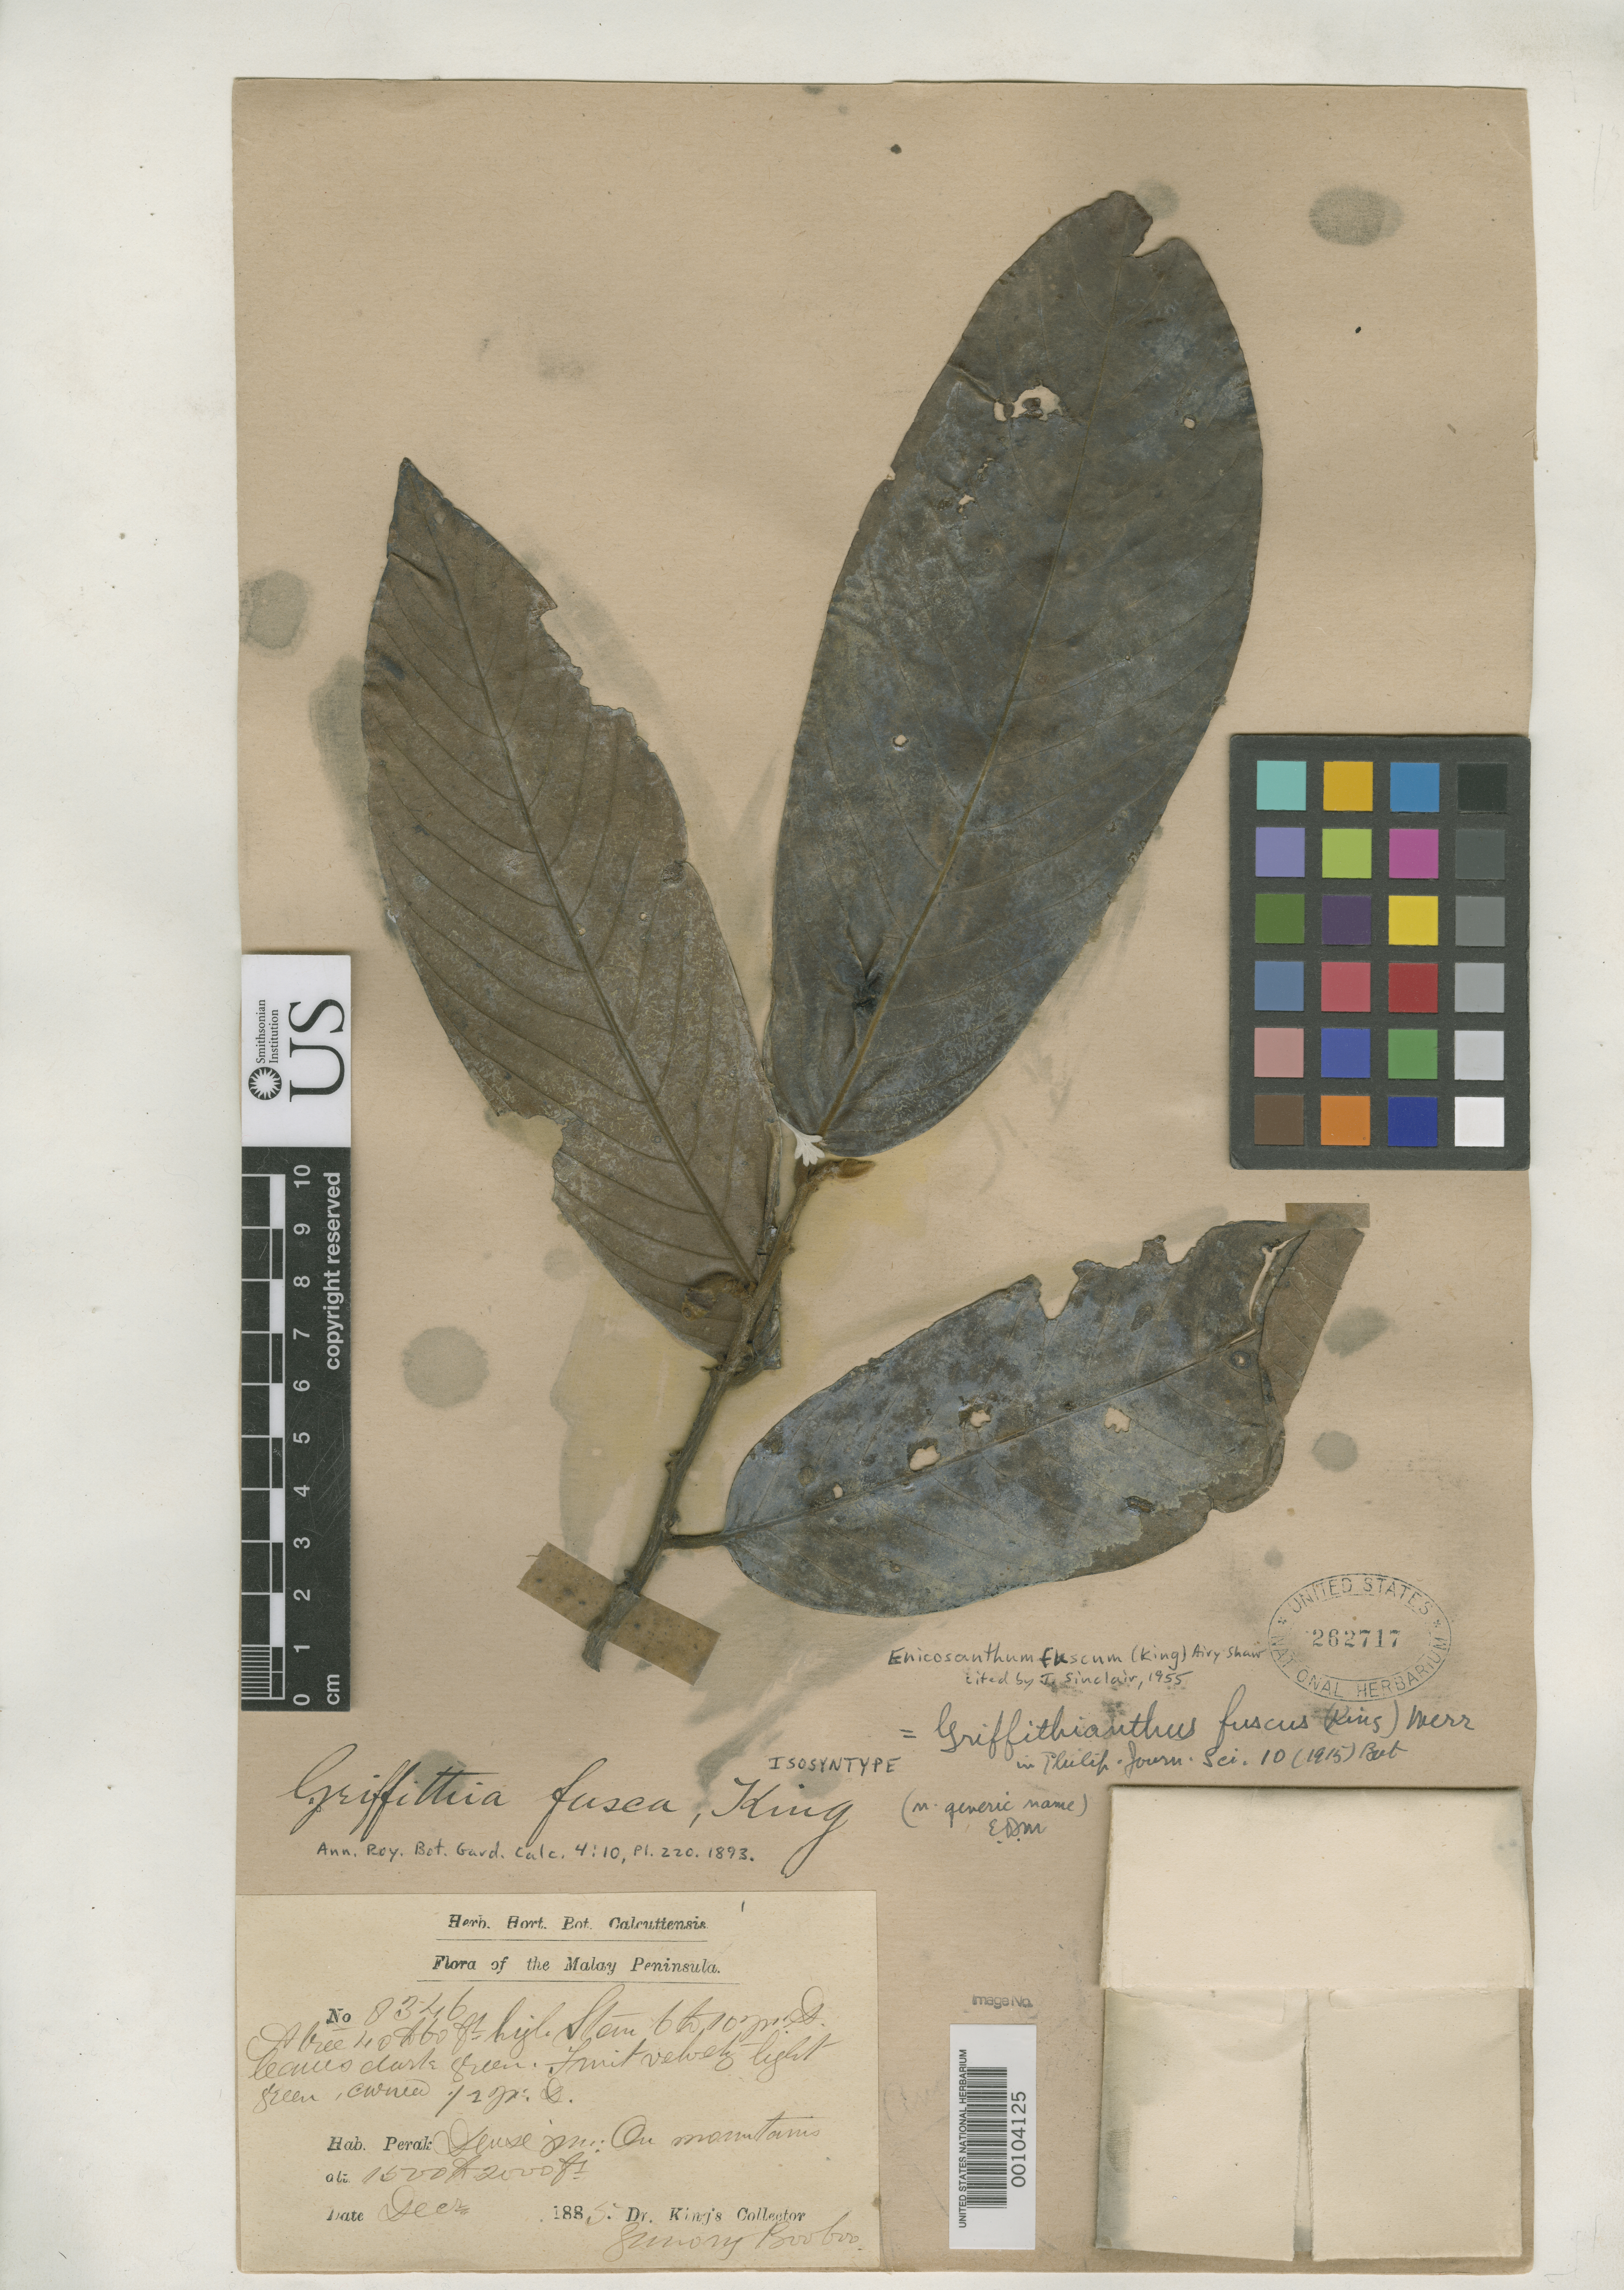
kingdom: Plantae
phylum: Tracheophyta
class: Magnoliopsida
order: Magnoliales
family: Annonaceae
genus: Griffithia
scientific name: Griffithia fusea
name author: King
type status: Isotype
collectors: H. Kunstler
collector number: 8346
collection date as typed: Dec 1885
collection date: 1885-12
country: Malaysia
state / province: Perak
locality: Alt. 1500-2000 ft. [Malay Peninsula]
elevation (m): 457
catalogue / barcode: US 262717